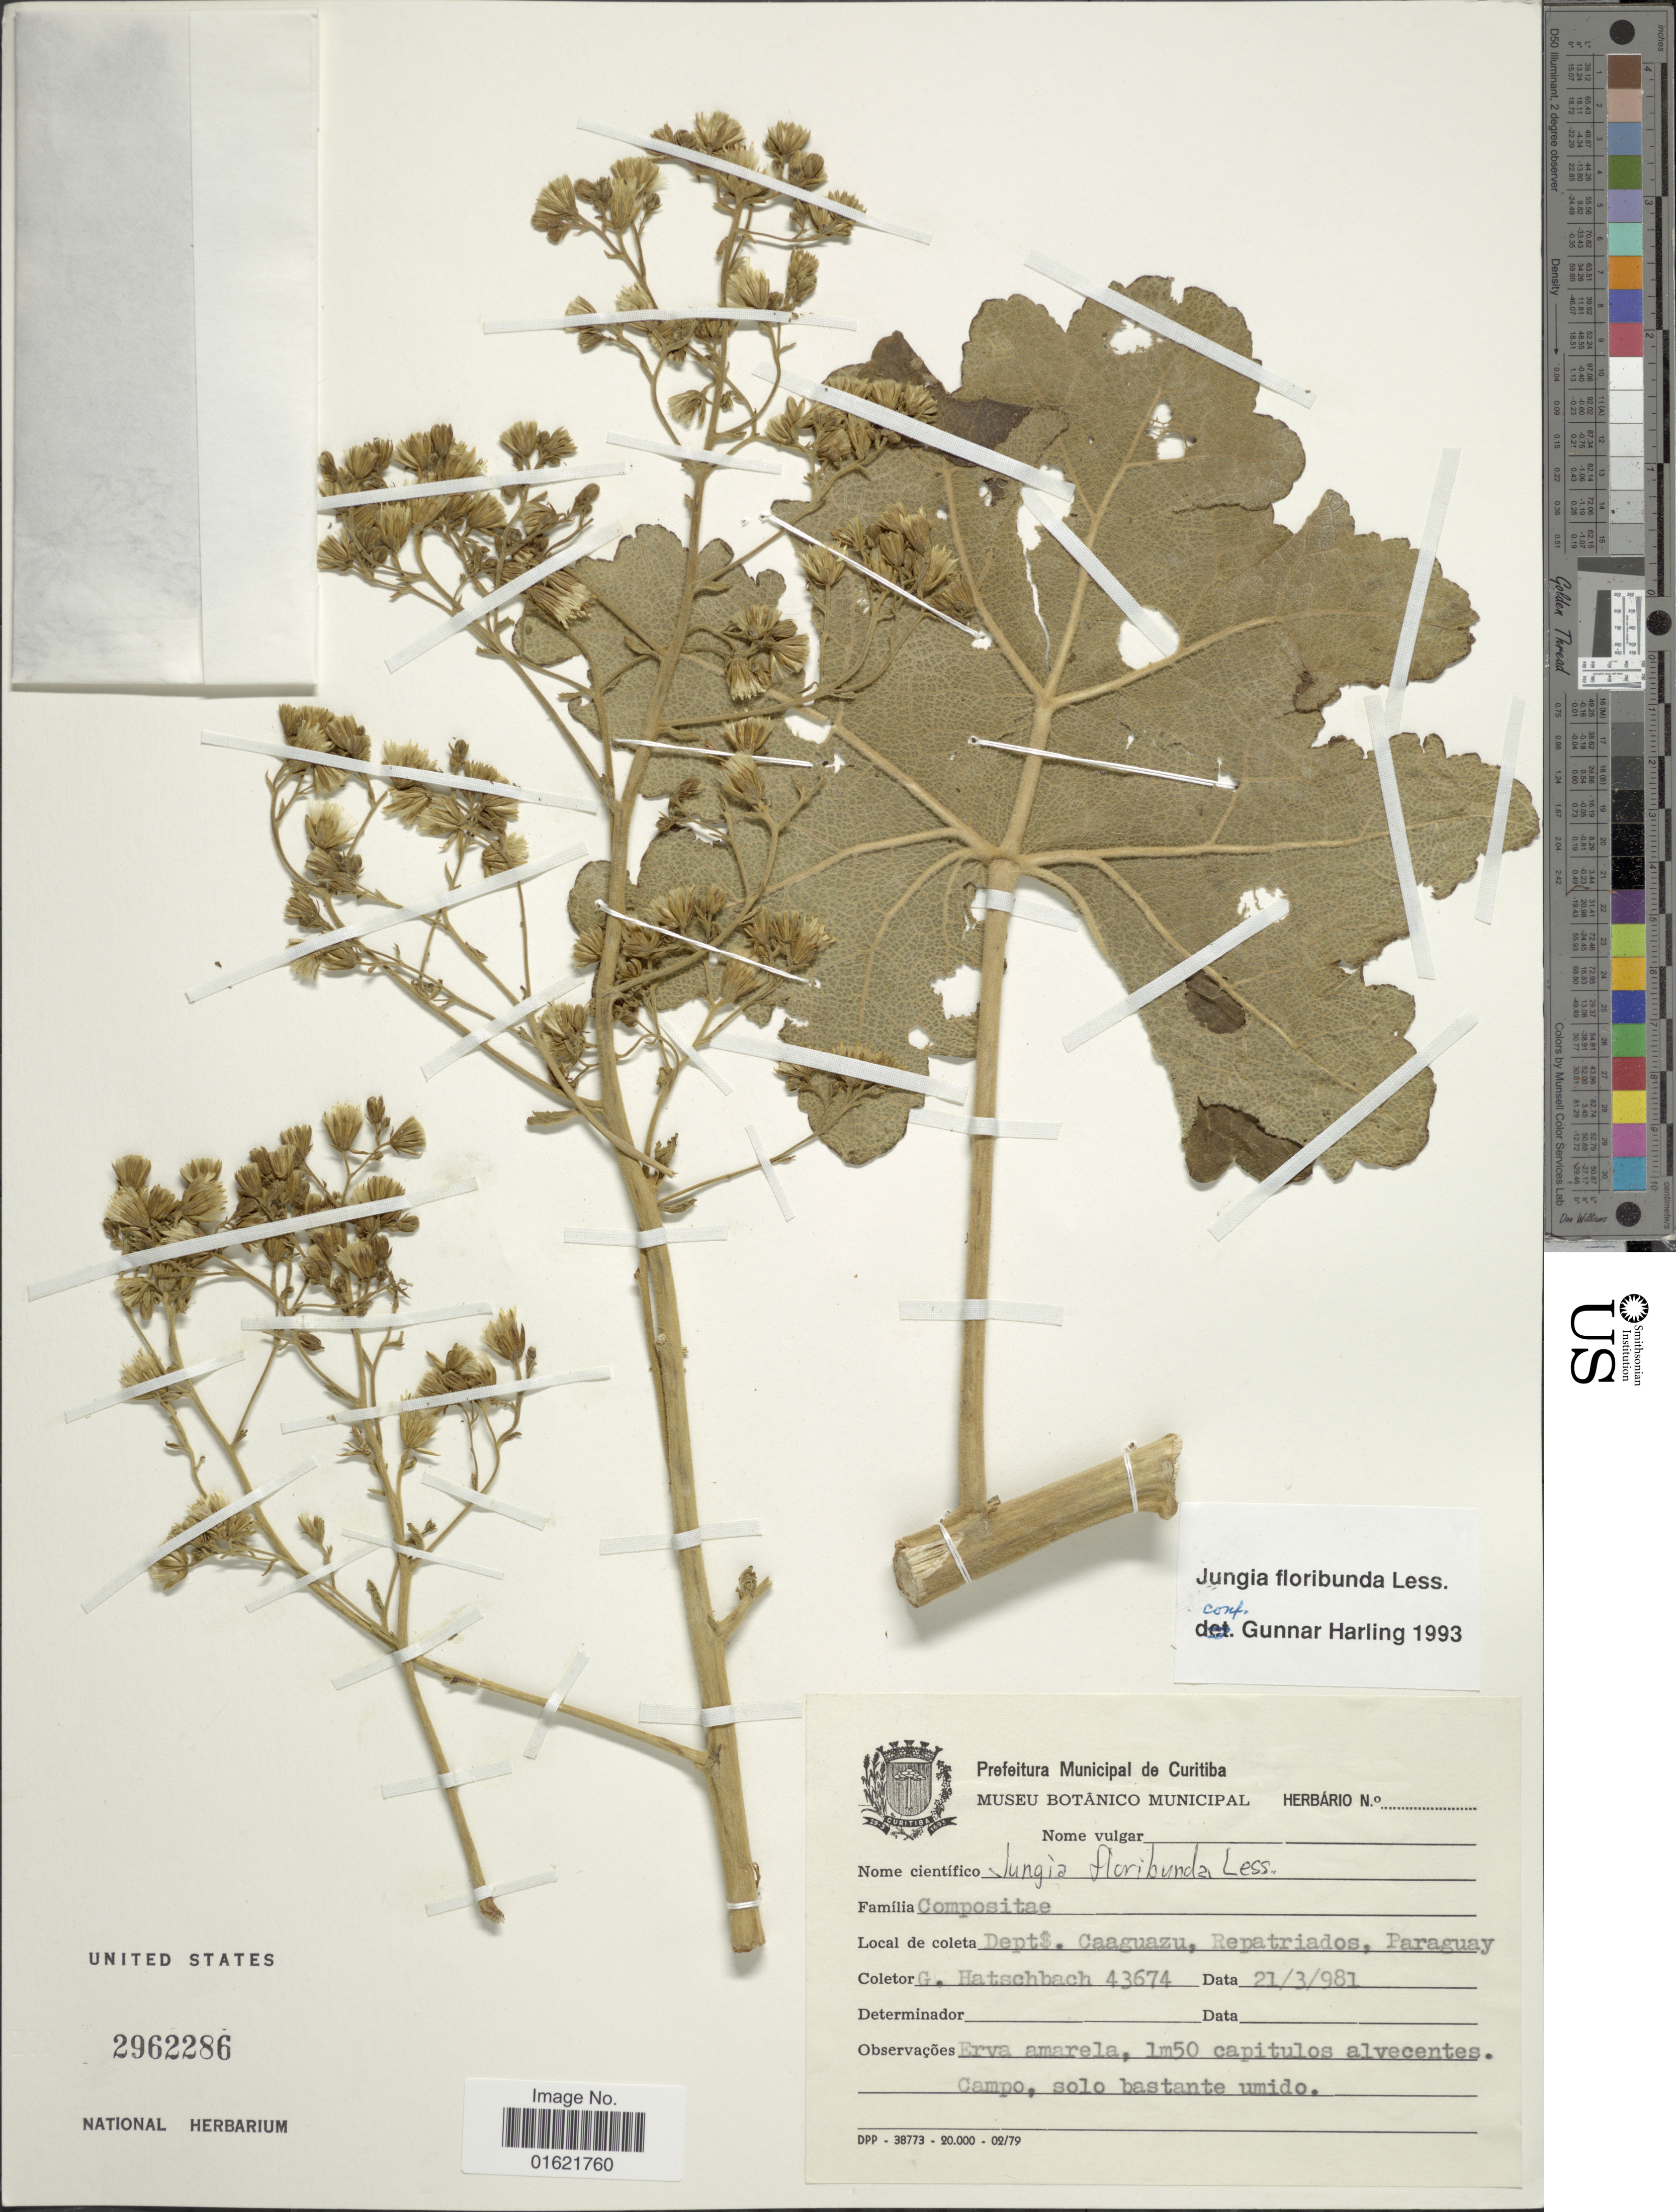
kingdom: Plantae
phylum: Tracheophyta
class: Magnoliopsida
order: Asterales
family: Asteraceae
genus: Jungia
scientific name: Jungia floribunda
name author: Less.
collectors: G. Hatschbach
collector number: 43674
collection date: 1981-03-21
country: Paraguay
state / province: Caaguazu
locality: Repatriados, Paraguay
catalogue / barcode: US 2962286